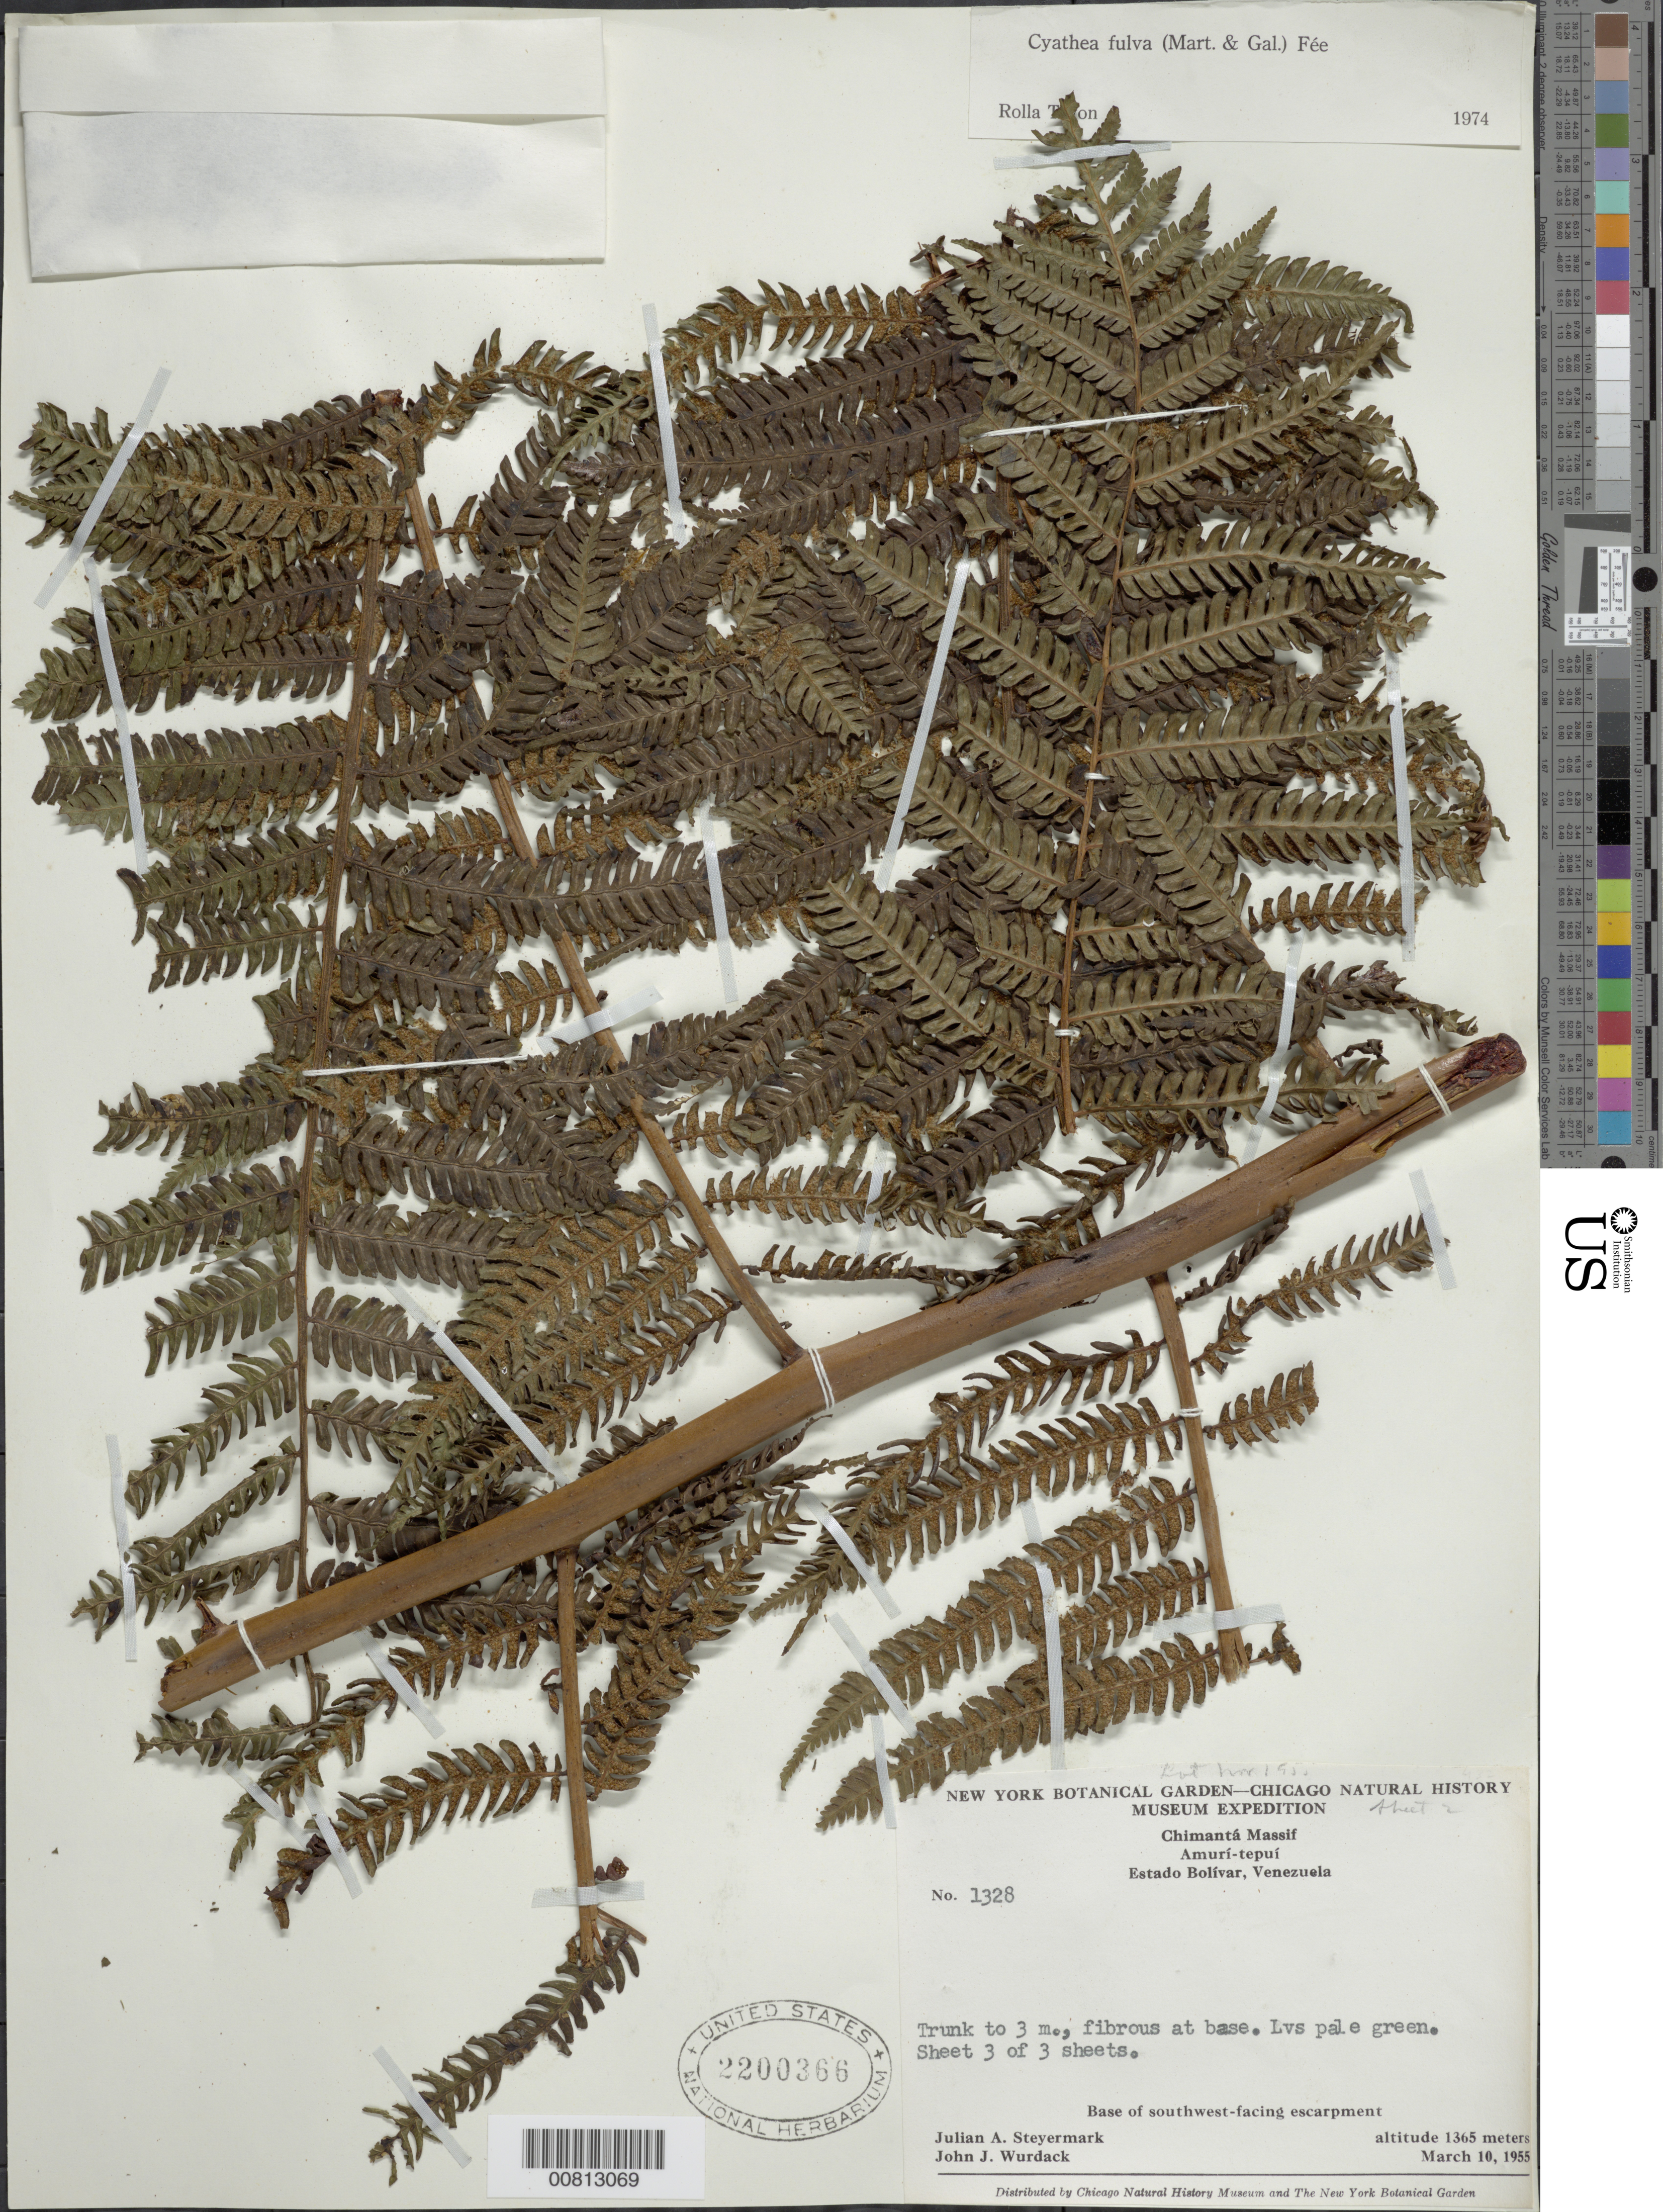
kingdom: Plantae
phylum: Tracheophyta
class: Polypodiopsida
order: Cyatheales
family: Cyatheaceae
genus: Cyathea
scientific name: Cyathea fulva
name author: (M. Martens & Galeotti) Fée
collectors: J. Steyermark & J. J. Wurdack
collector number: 1328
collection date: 1955-03-10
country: Venezuela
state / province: Bolivar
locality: Chimantá Massif. Amurí-tepuí. Estado Bolívar, Venezuela. Base of southwest-facing escarpment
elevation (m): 1365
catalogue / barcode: US 2200366